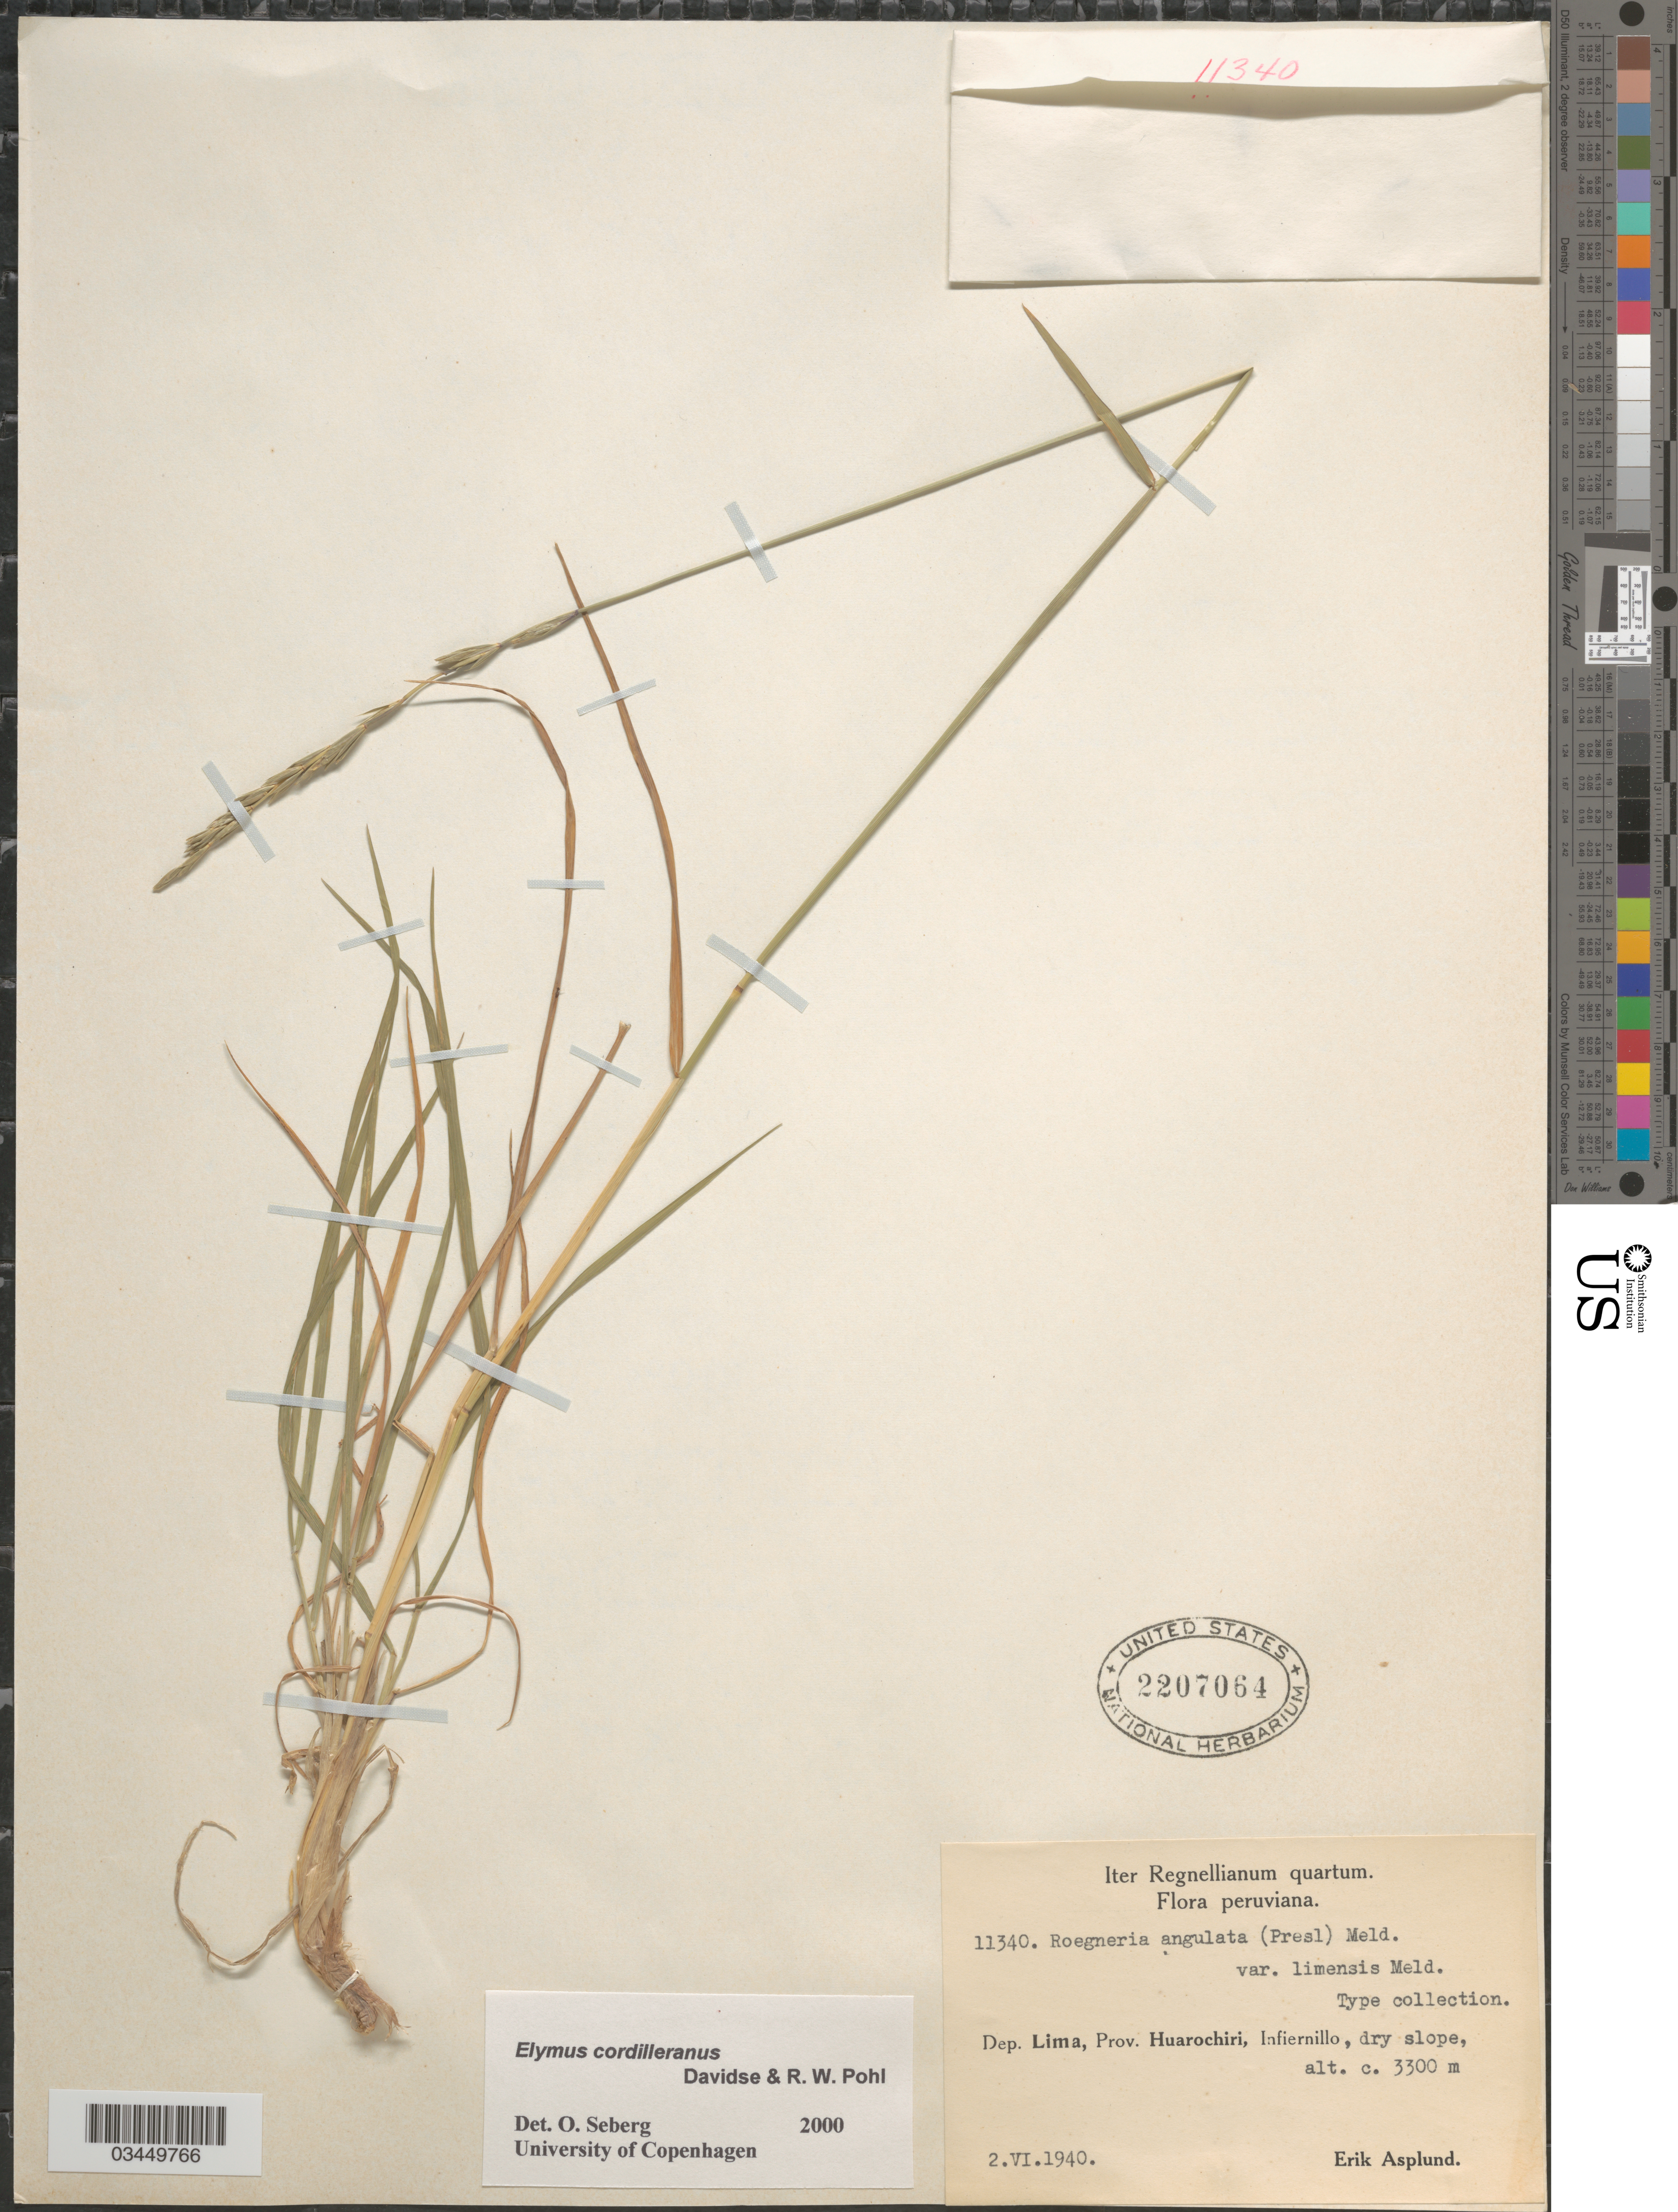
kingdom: Plantae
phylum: Tracheophyta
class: Liliopsida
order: Poales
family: Poaceae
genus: Elymus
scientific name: Elymus cordilleranus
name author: Davidse & R.W. Pohl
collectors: E. Asplund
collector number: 11340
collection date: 1940-06-02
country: Peru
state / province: Lima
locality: Iter Regnellianum quartum. Dep. Lima, Prov. Huarochiri, Infiernillo, dry slope.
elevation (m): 3300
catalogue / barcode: US 2207064